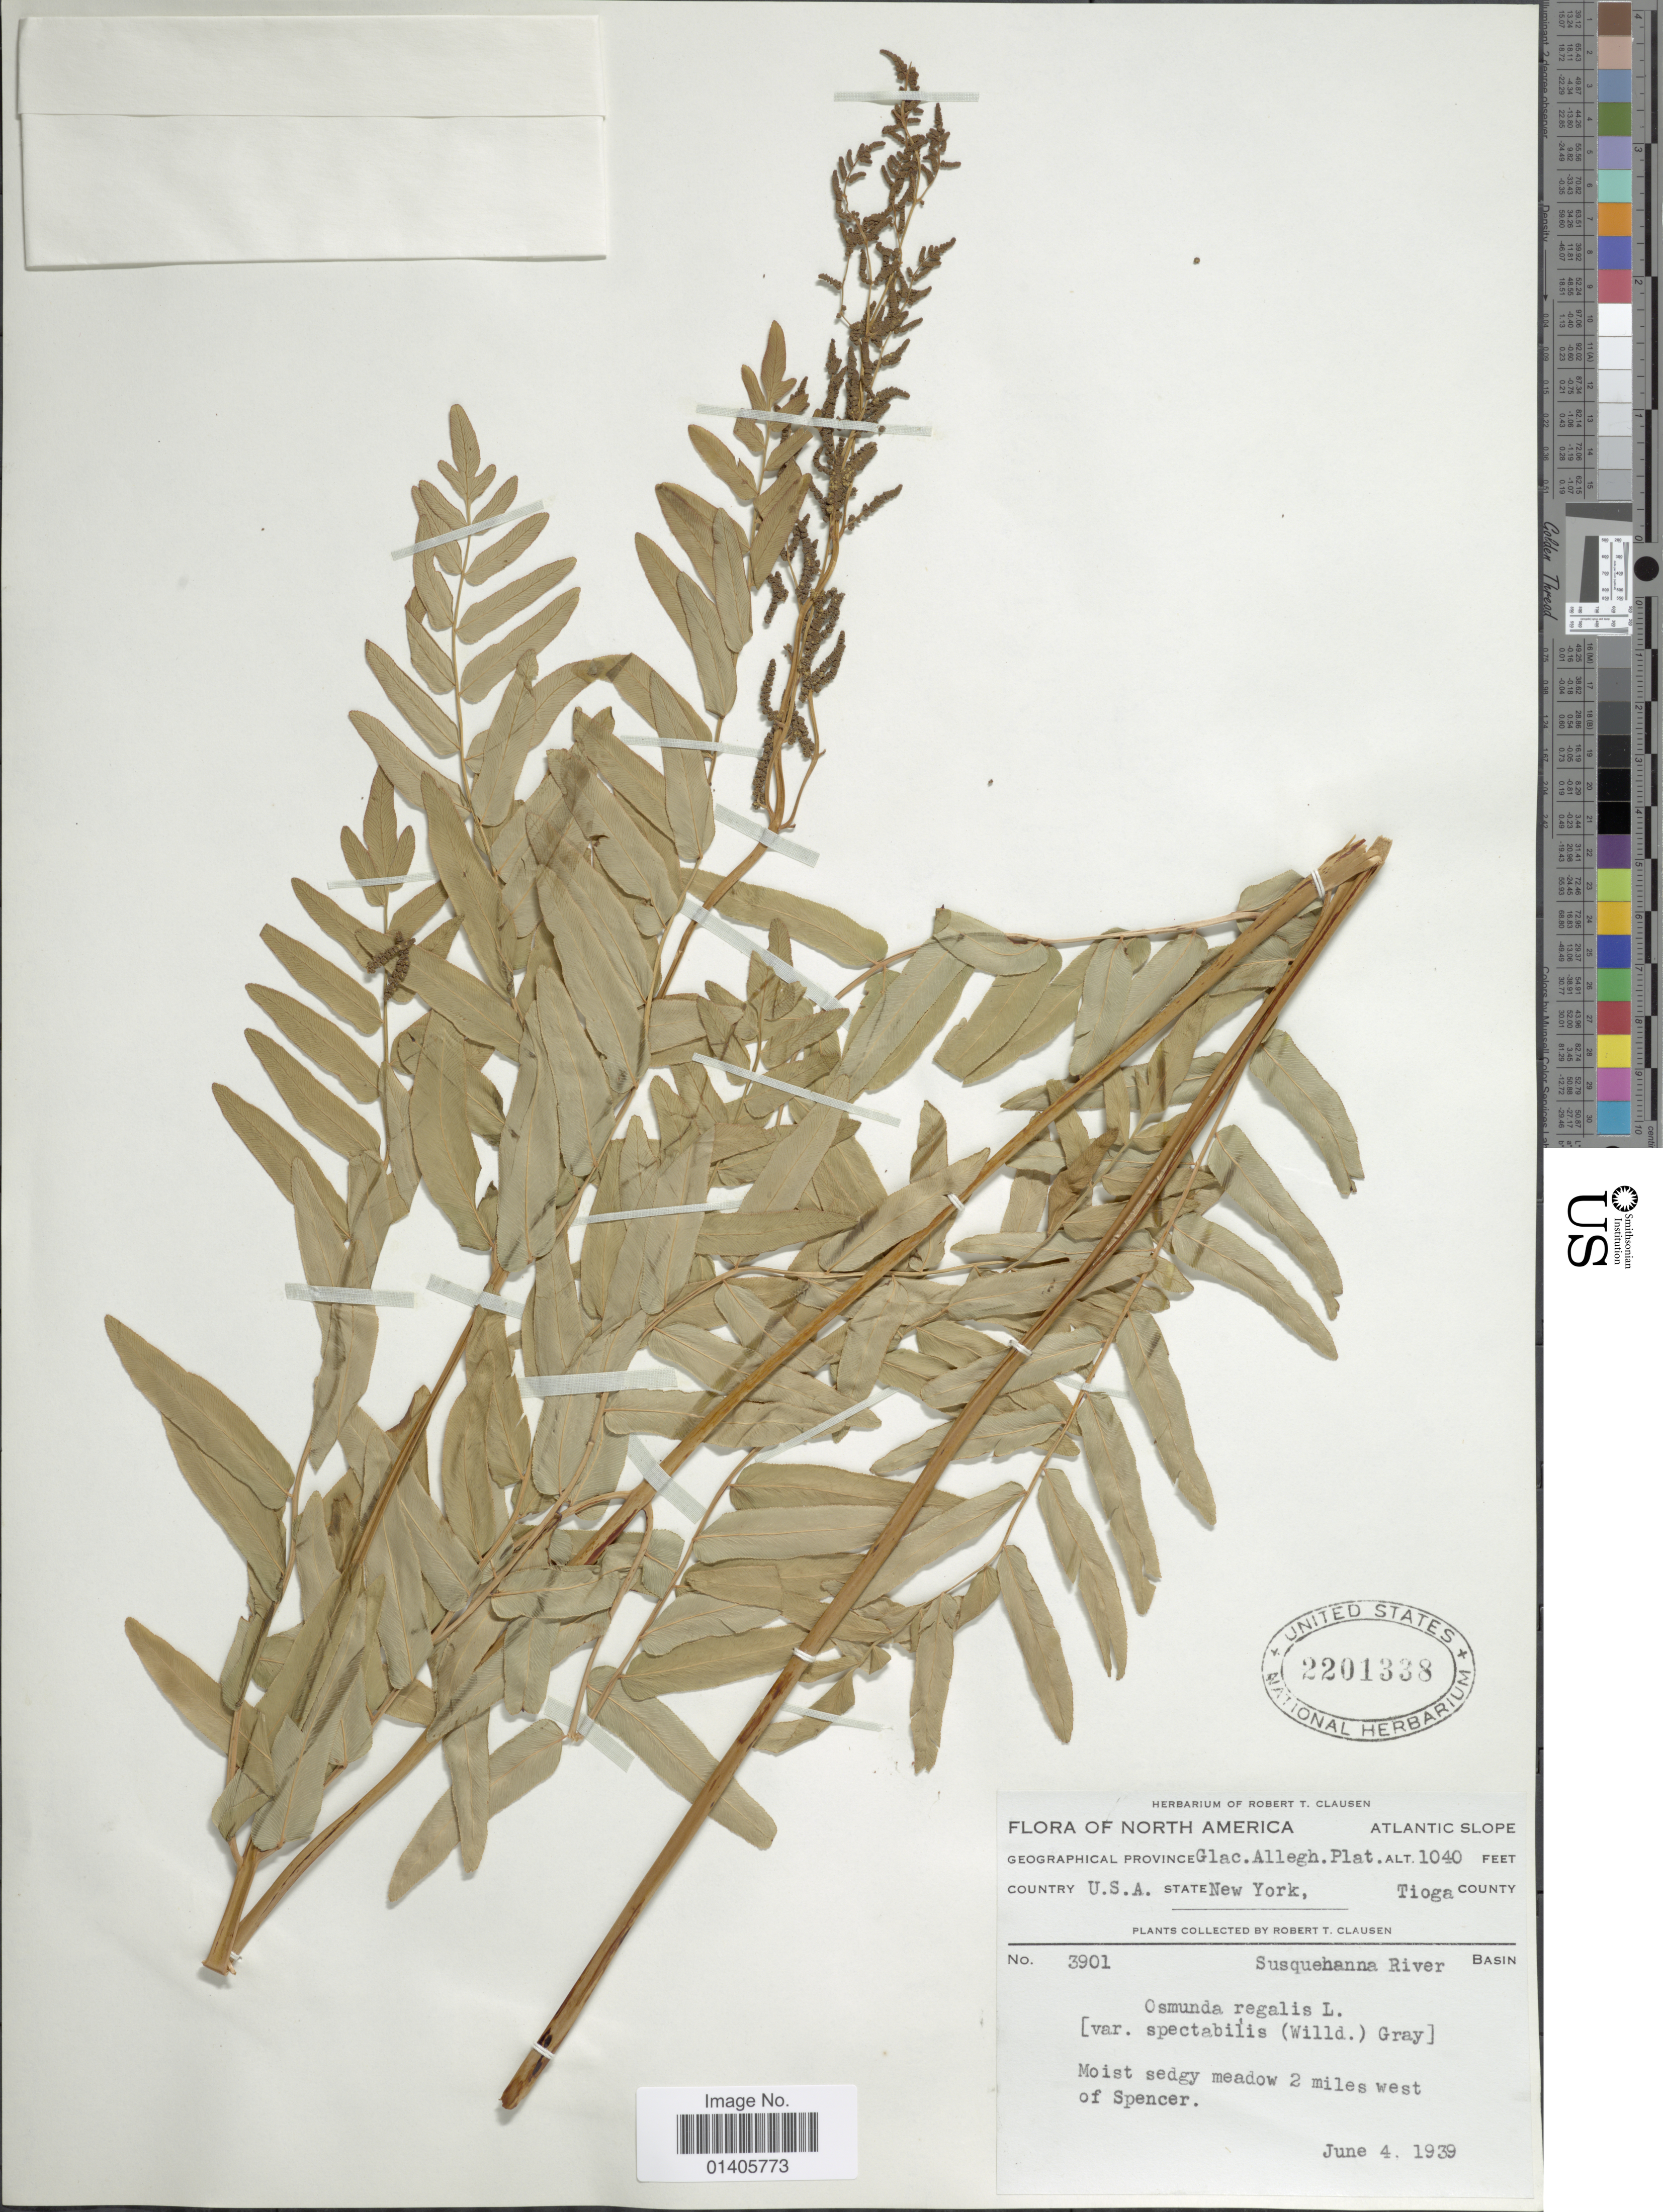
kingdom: Plantae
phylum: Tracheophyta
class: Polypodiopsida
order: Osmundales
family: Osmundaceae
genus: Osmunda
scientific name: Osmunda regalis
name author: L.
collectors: R. T. Clausen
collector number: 3901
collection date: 1939-06-04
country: United States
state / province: New Jersey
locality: Atlantic Slopes, Tioga County, Moist sedgy meadow 2 miles west of Spencer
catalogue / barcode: US 2201338